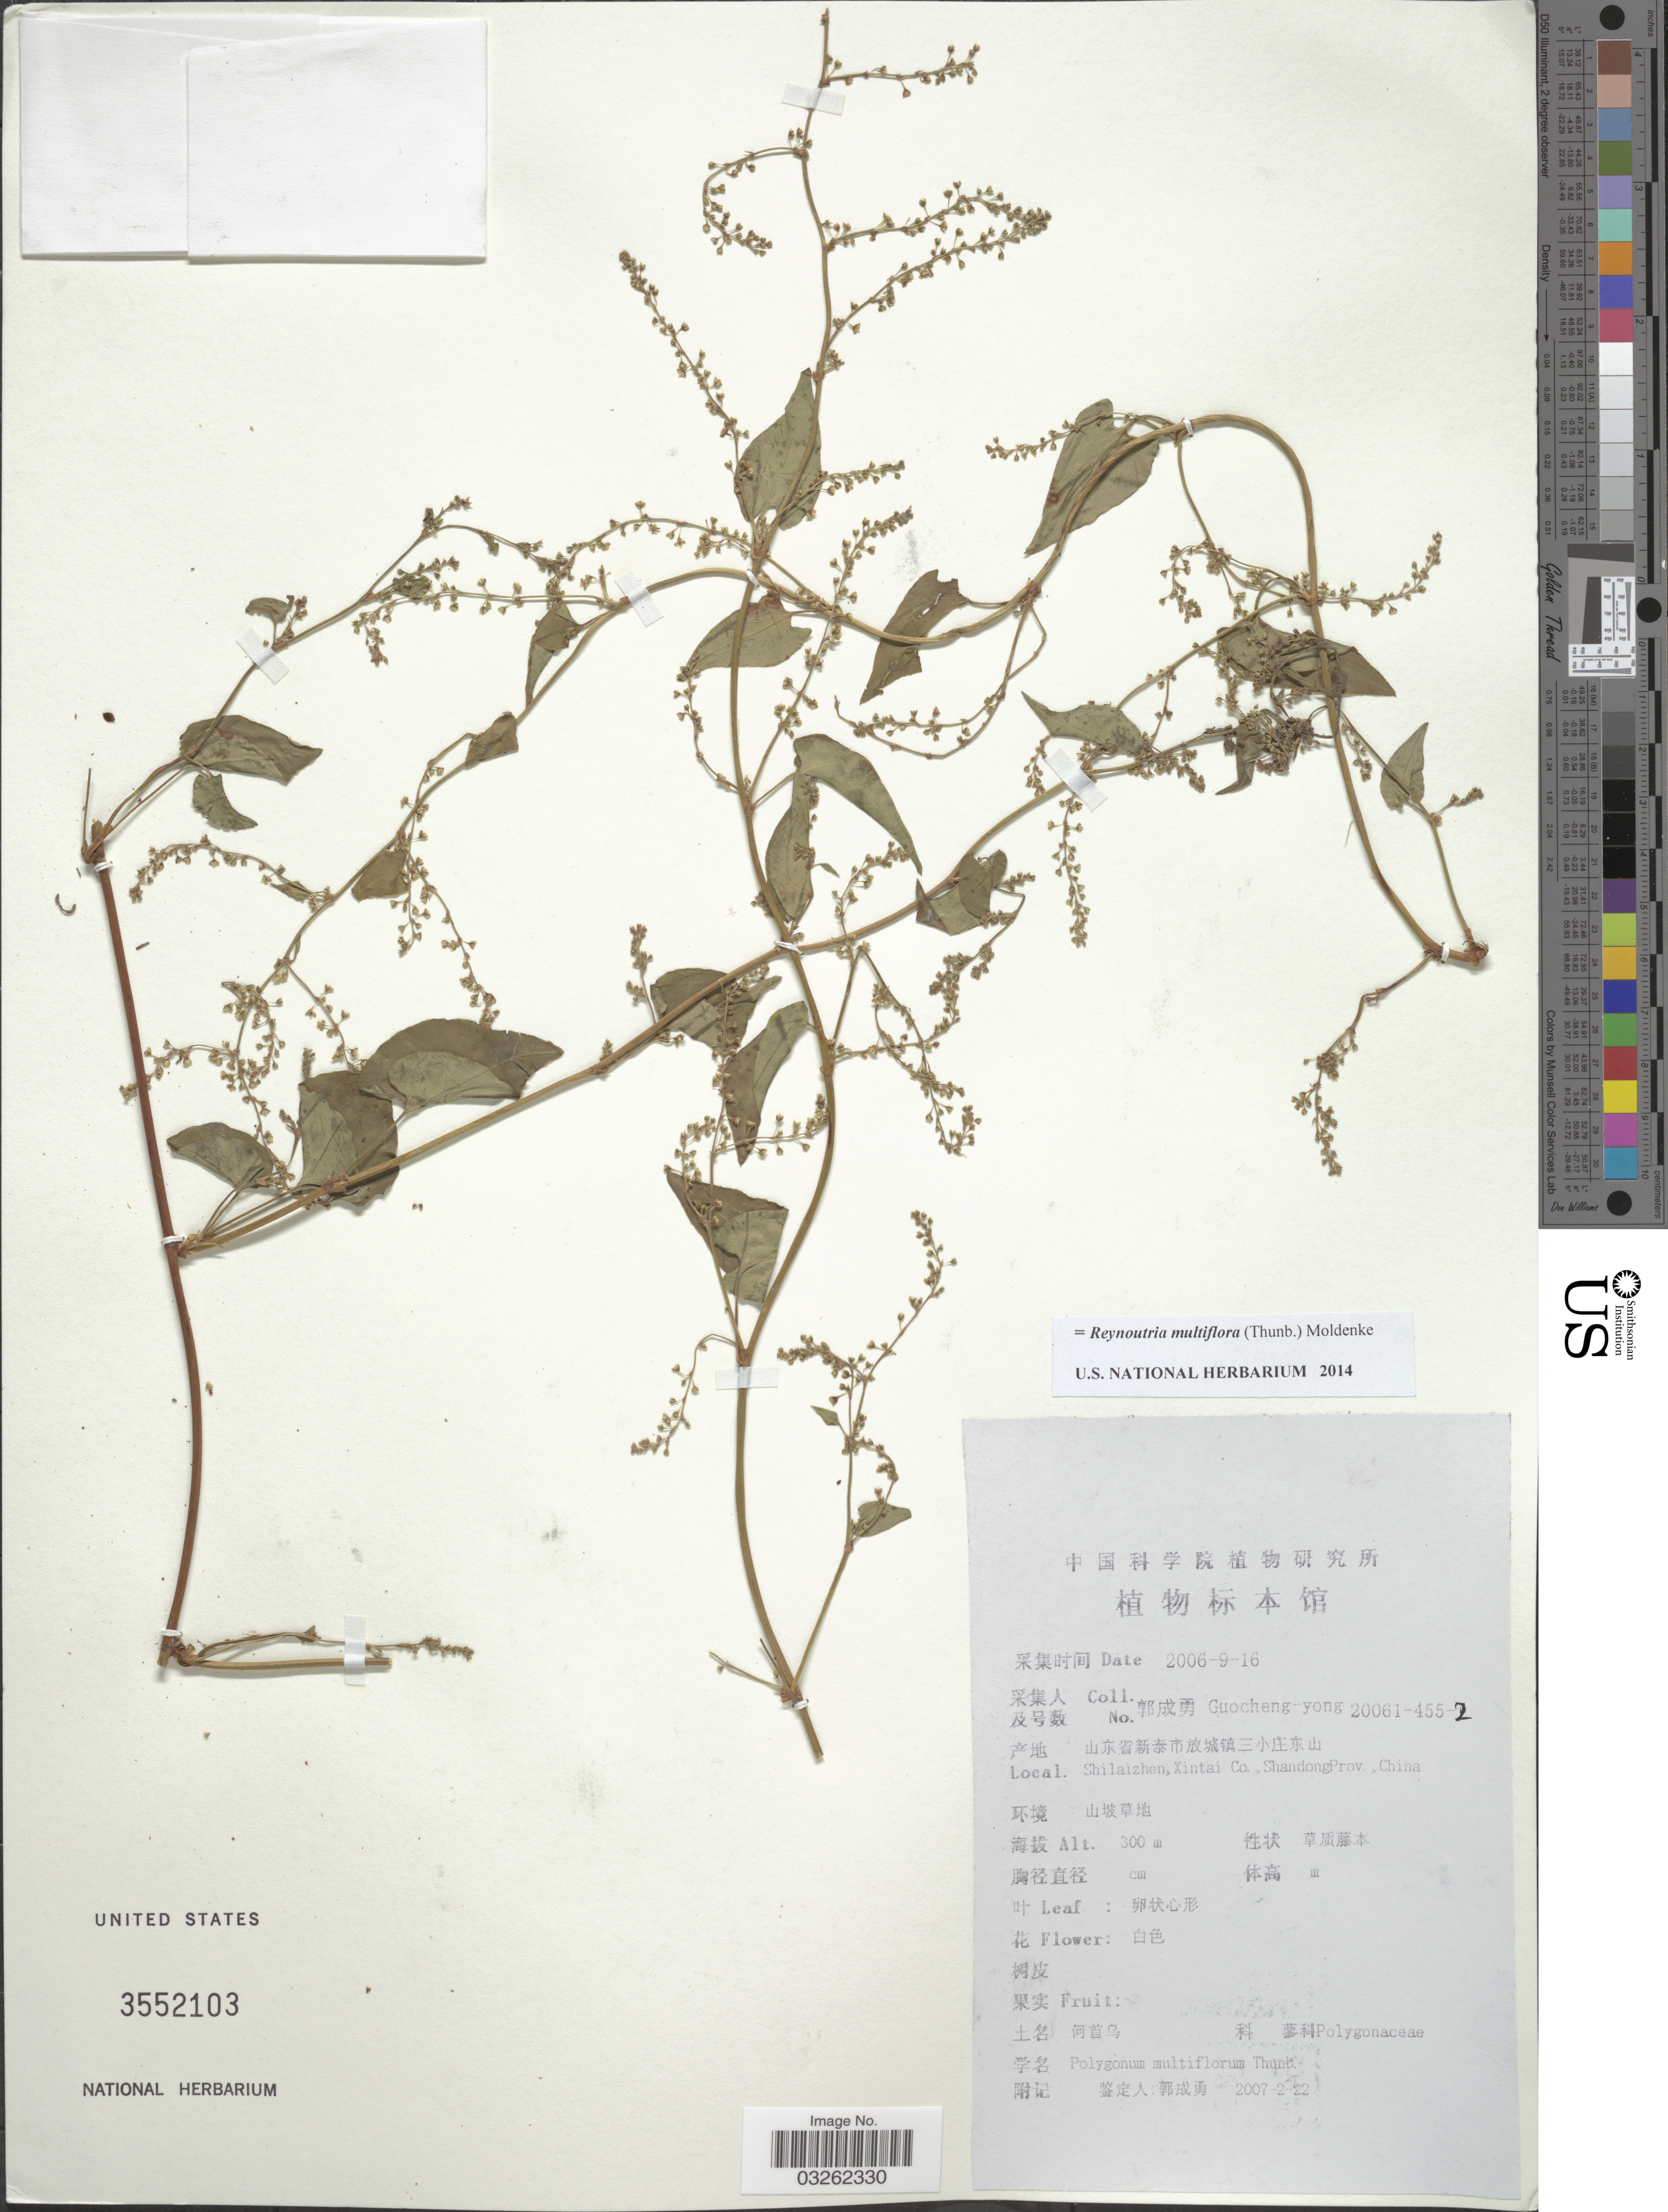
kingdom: Plantae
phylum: Tracheophyta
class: Magnoliopsida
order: Caryophyllales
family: Polygonaceae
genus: Reynoutria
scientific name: Reynoutria multiflora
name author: (Thunb.) Moldenke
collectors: Guo cheng-yong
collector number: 20061-455-2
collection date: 2006-09-16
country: China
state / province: Shandong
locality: Shilaizhen, Xintai Co.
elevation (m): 300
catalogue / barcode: US 3552103